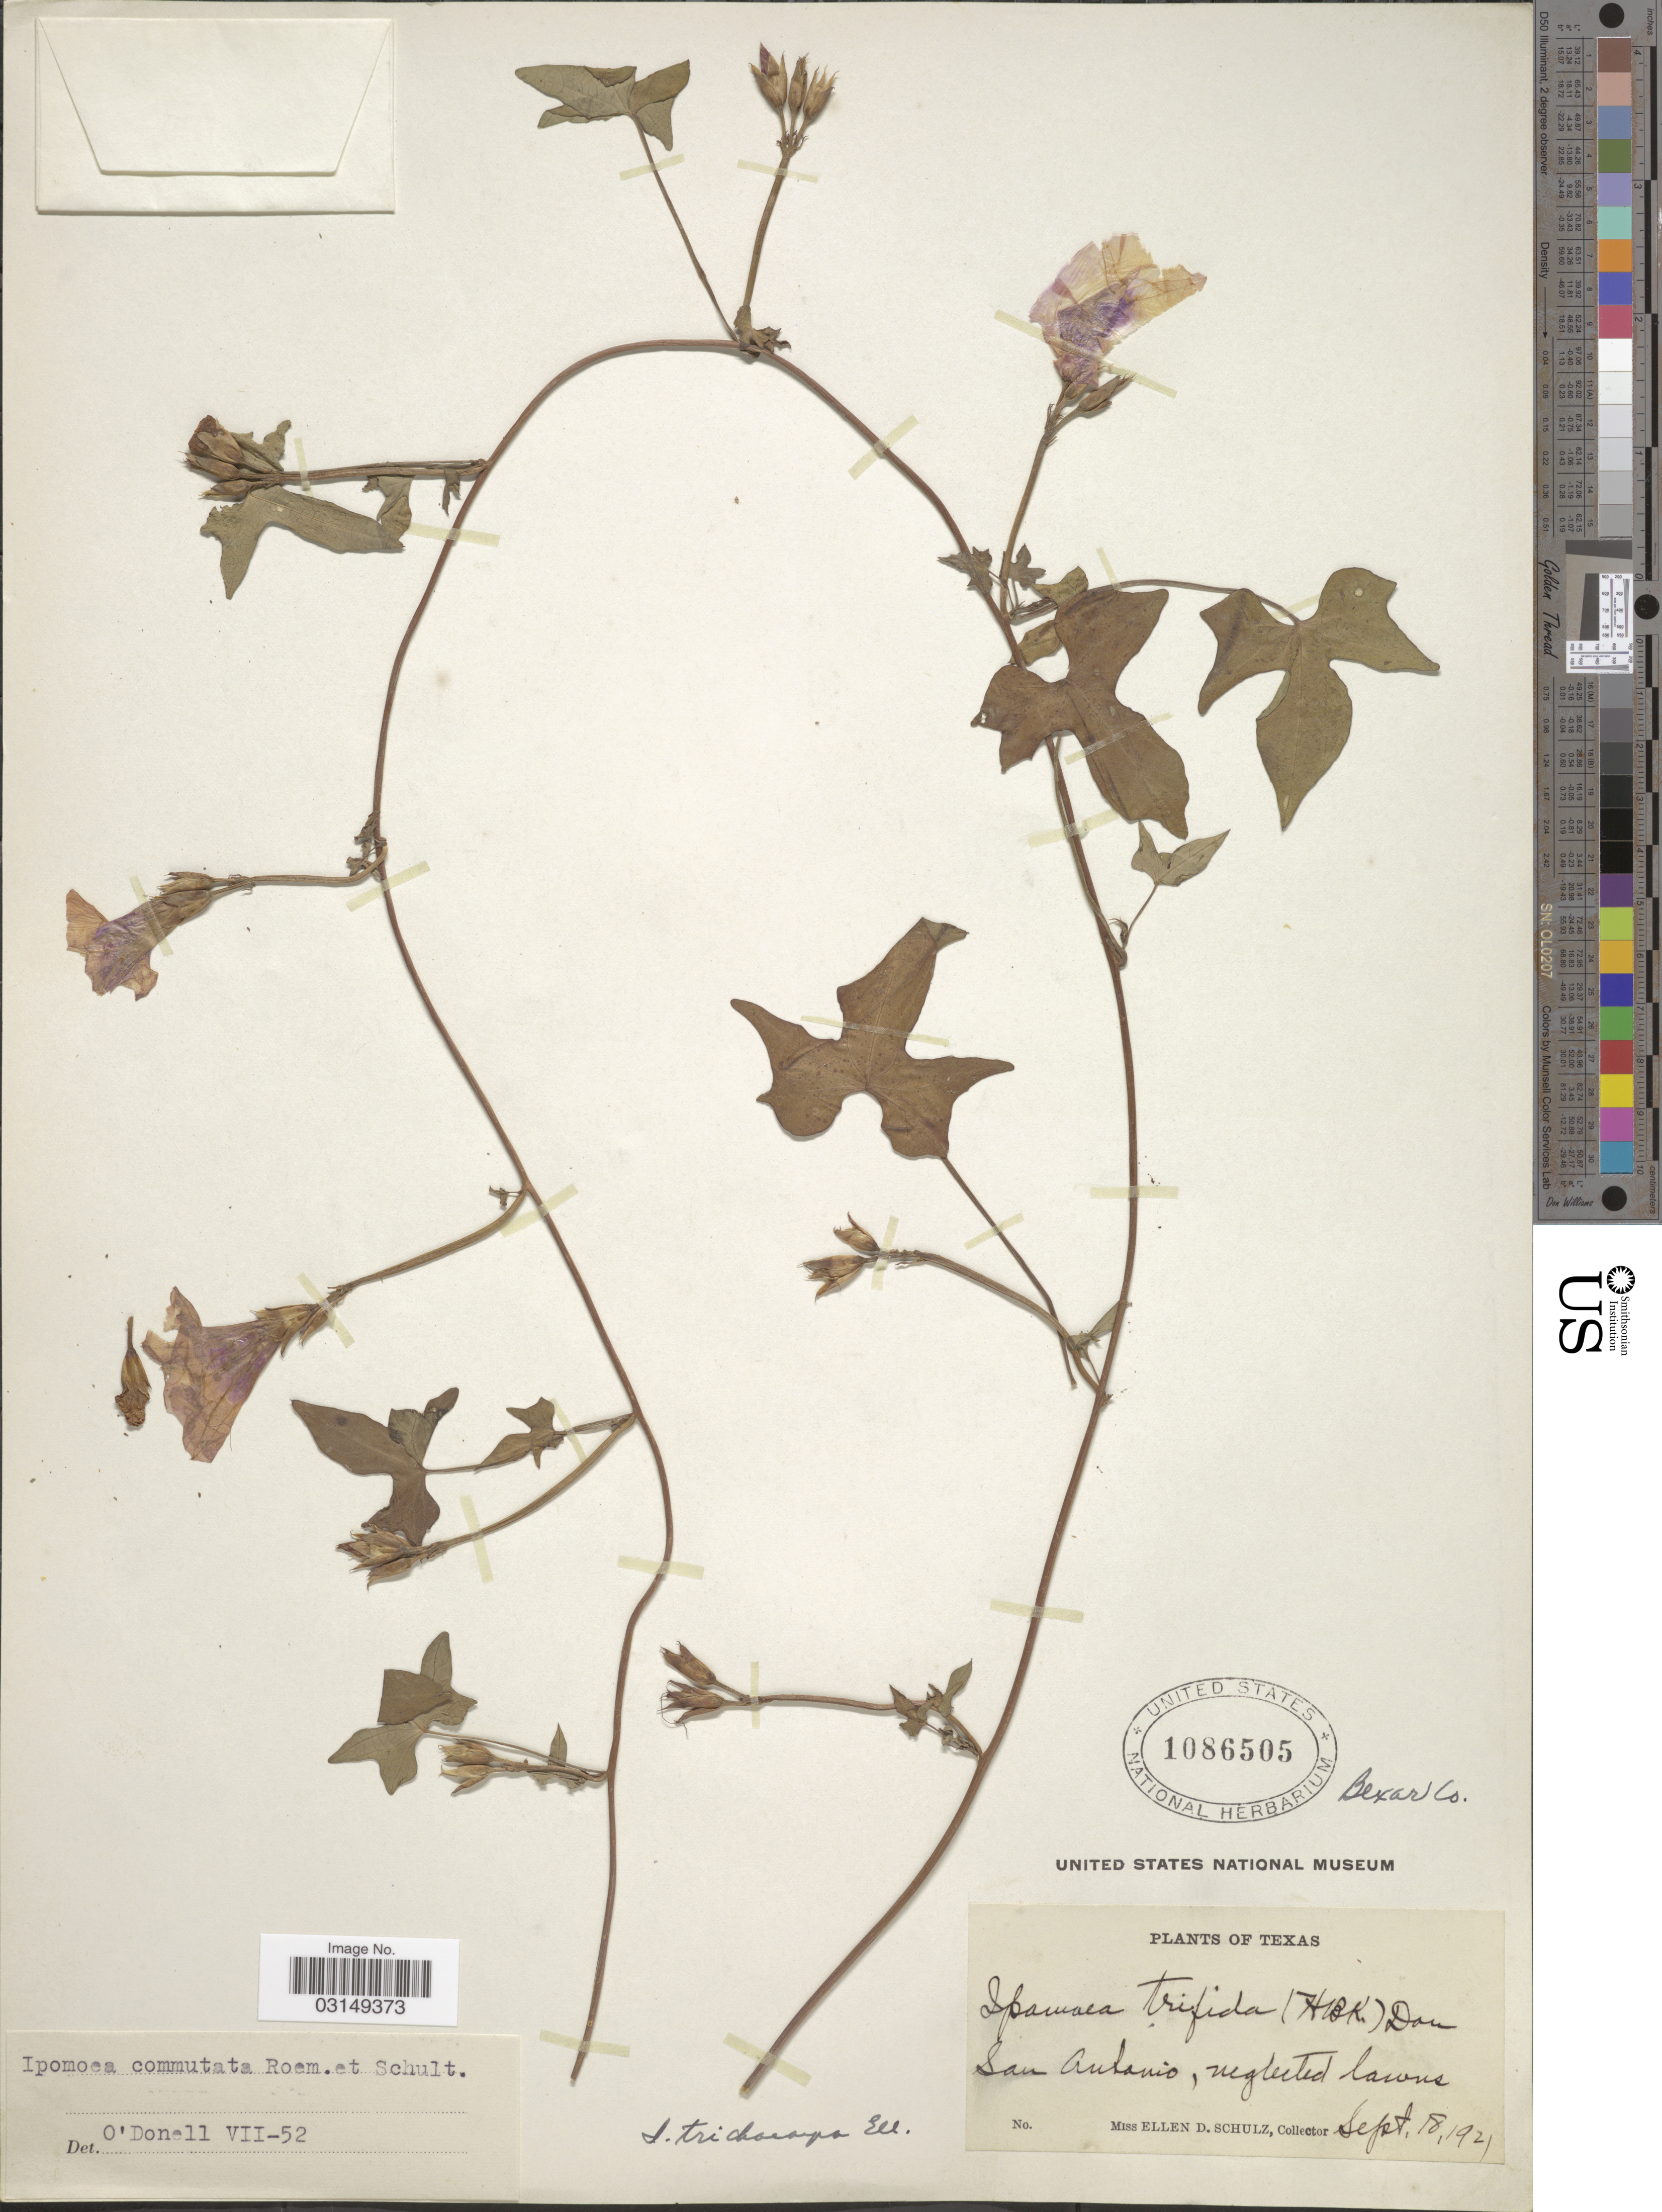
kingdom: Plantae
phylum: Tracheophyta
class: Magnoliopsida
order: Solanales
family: Convolvulaceae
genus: Ipomoea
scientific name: Ipomoea trichocarpa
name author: Elliott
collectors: E. D. Schulz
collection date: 1921-09-18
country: United States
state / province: Texas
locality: San Antonio.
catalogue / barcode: US 1086505